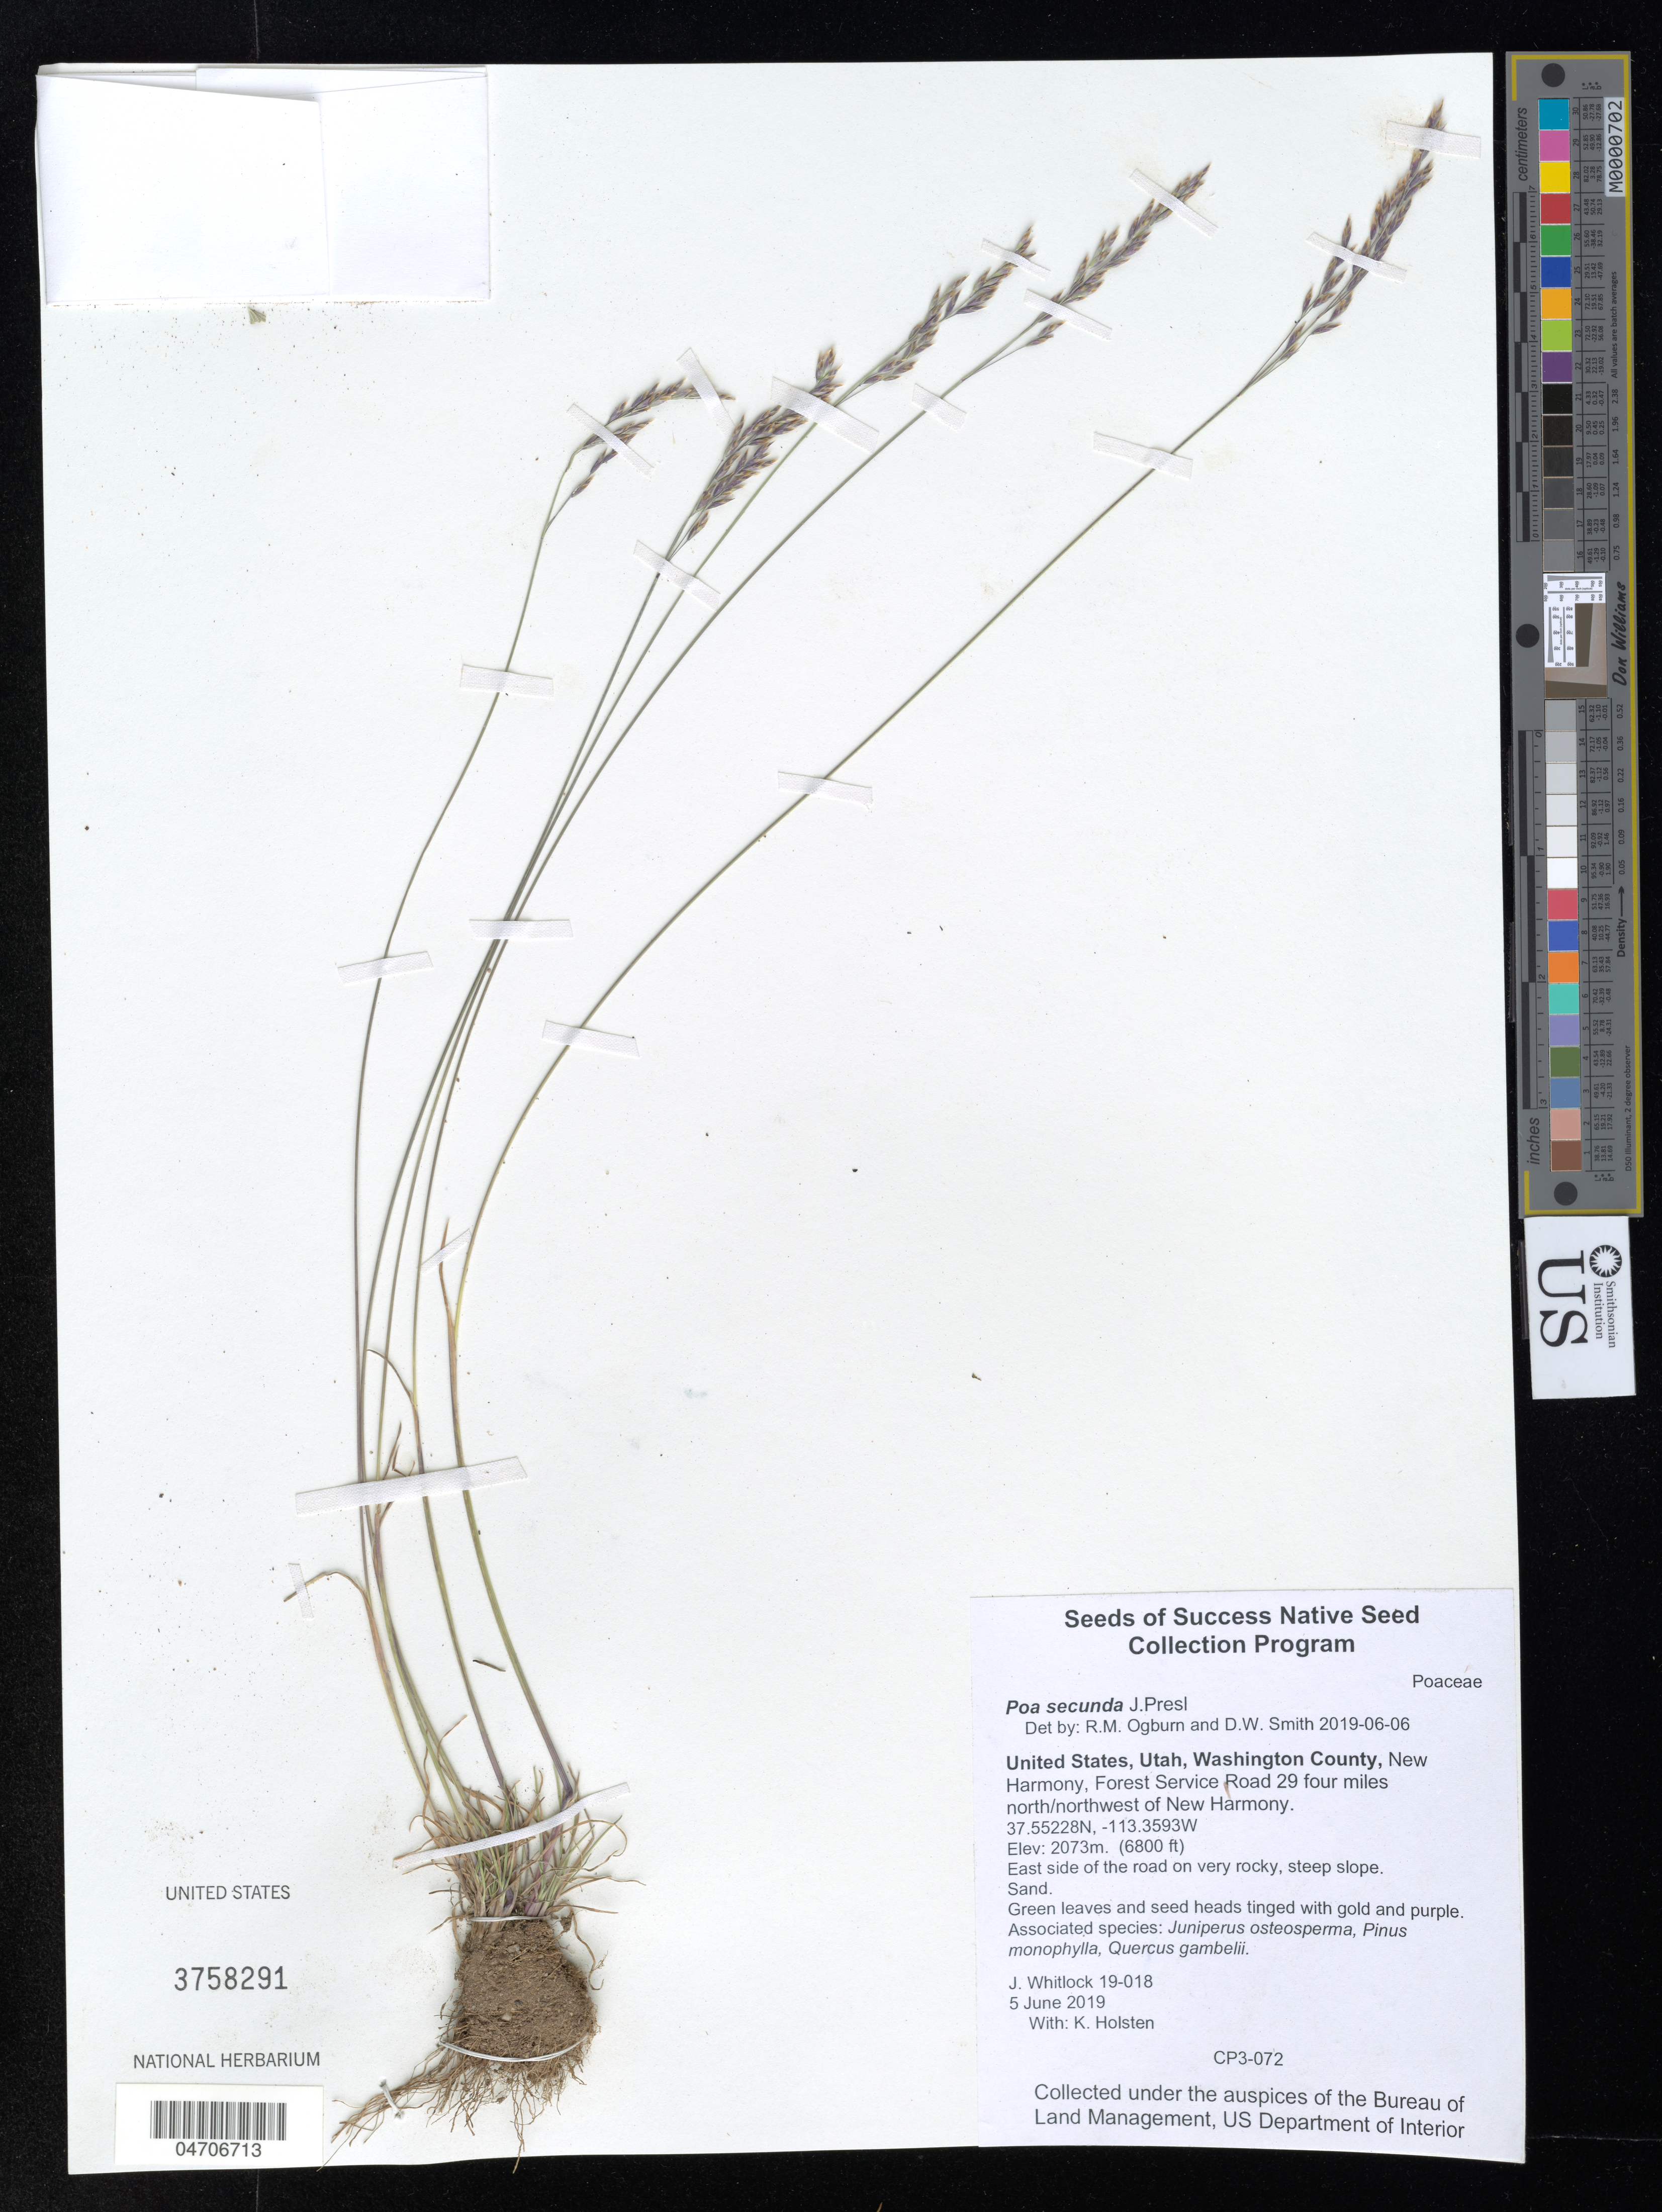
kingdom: Plantae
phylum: Tracheophyta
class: Liliopsida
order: Poales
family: Poaceae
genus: Poa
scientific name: Poa secunda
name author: J. Presl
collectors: A. Quintanar Castillo & B. Ponman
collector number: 19-018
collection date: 2019-06-05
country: United States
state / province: Utah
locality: Washington County, New Harmony, Forest Service Road 29 four miles north/northwest of New Harmony. East side of the road on very rocky, steep slope.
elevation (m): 2073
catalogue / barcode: US 3758291